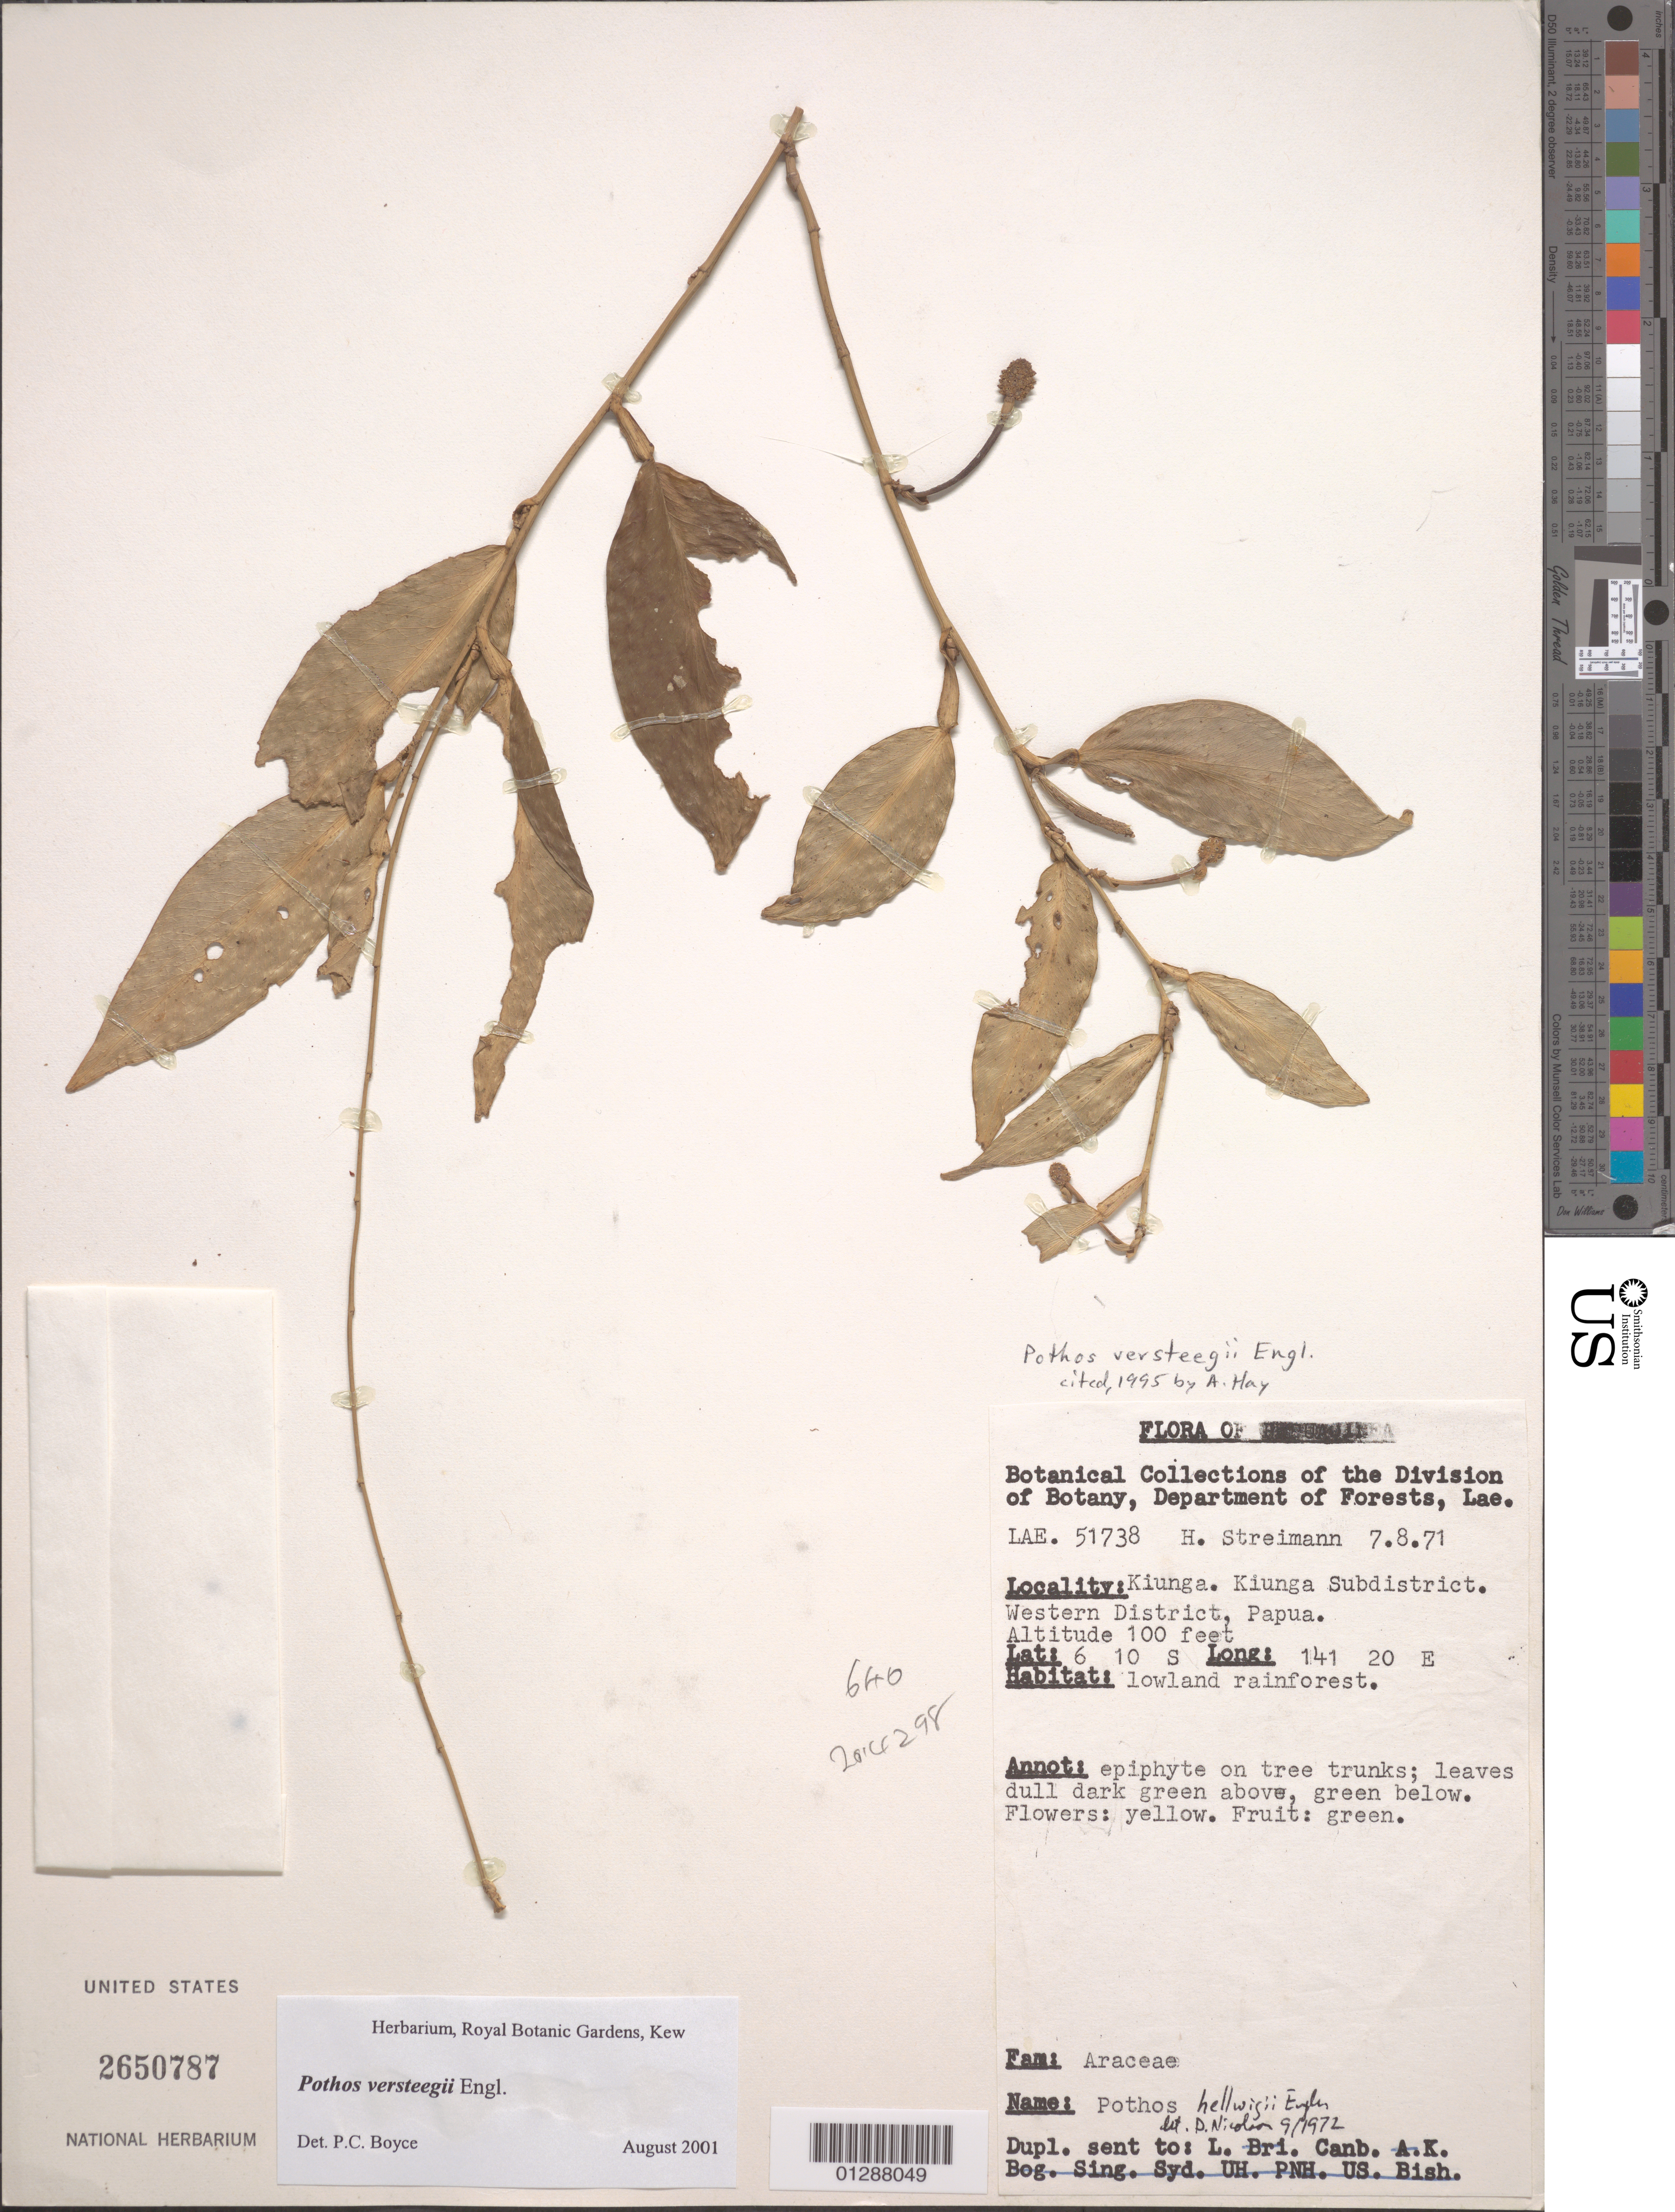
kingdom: Plantae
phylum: Tracheophyta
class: Liliopsida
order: Alismatales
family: Araceae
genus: Pothos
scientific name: Pothos versteegii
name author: Engl.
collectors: H. Streimann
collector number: LAE 51738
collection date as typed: Transcribed d/m/y: 7/8/71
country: Papua New Guinea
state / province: Manus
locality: Kiunga. Kiunga Subdistrict, Western District.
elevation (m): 30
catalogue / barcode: US 2650787